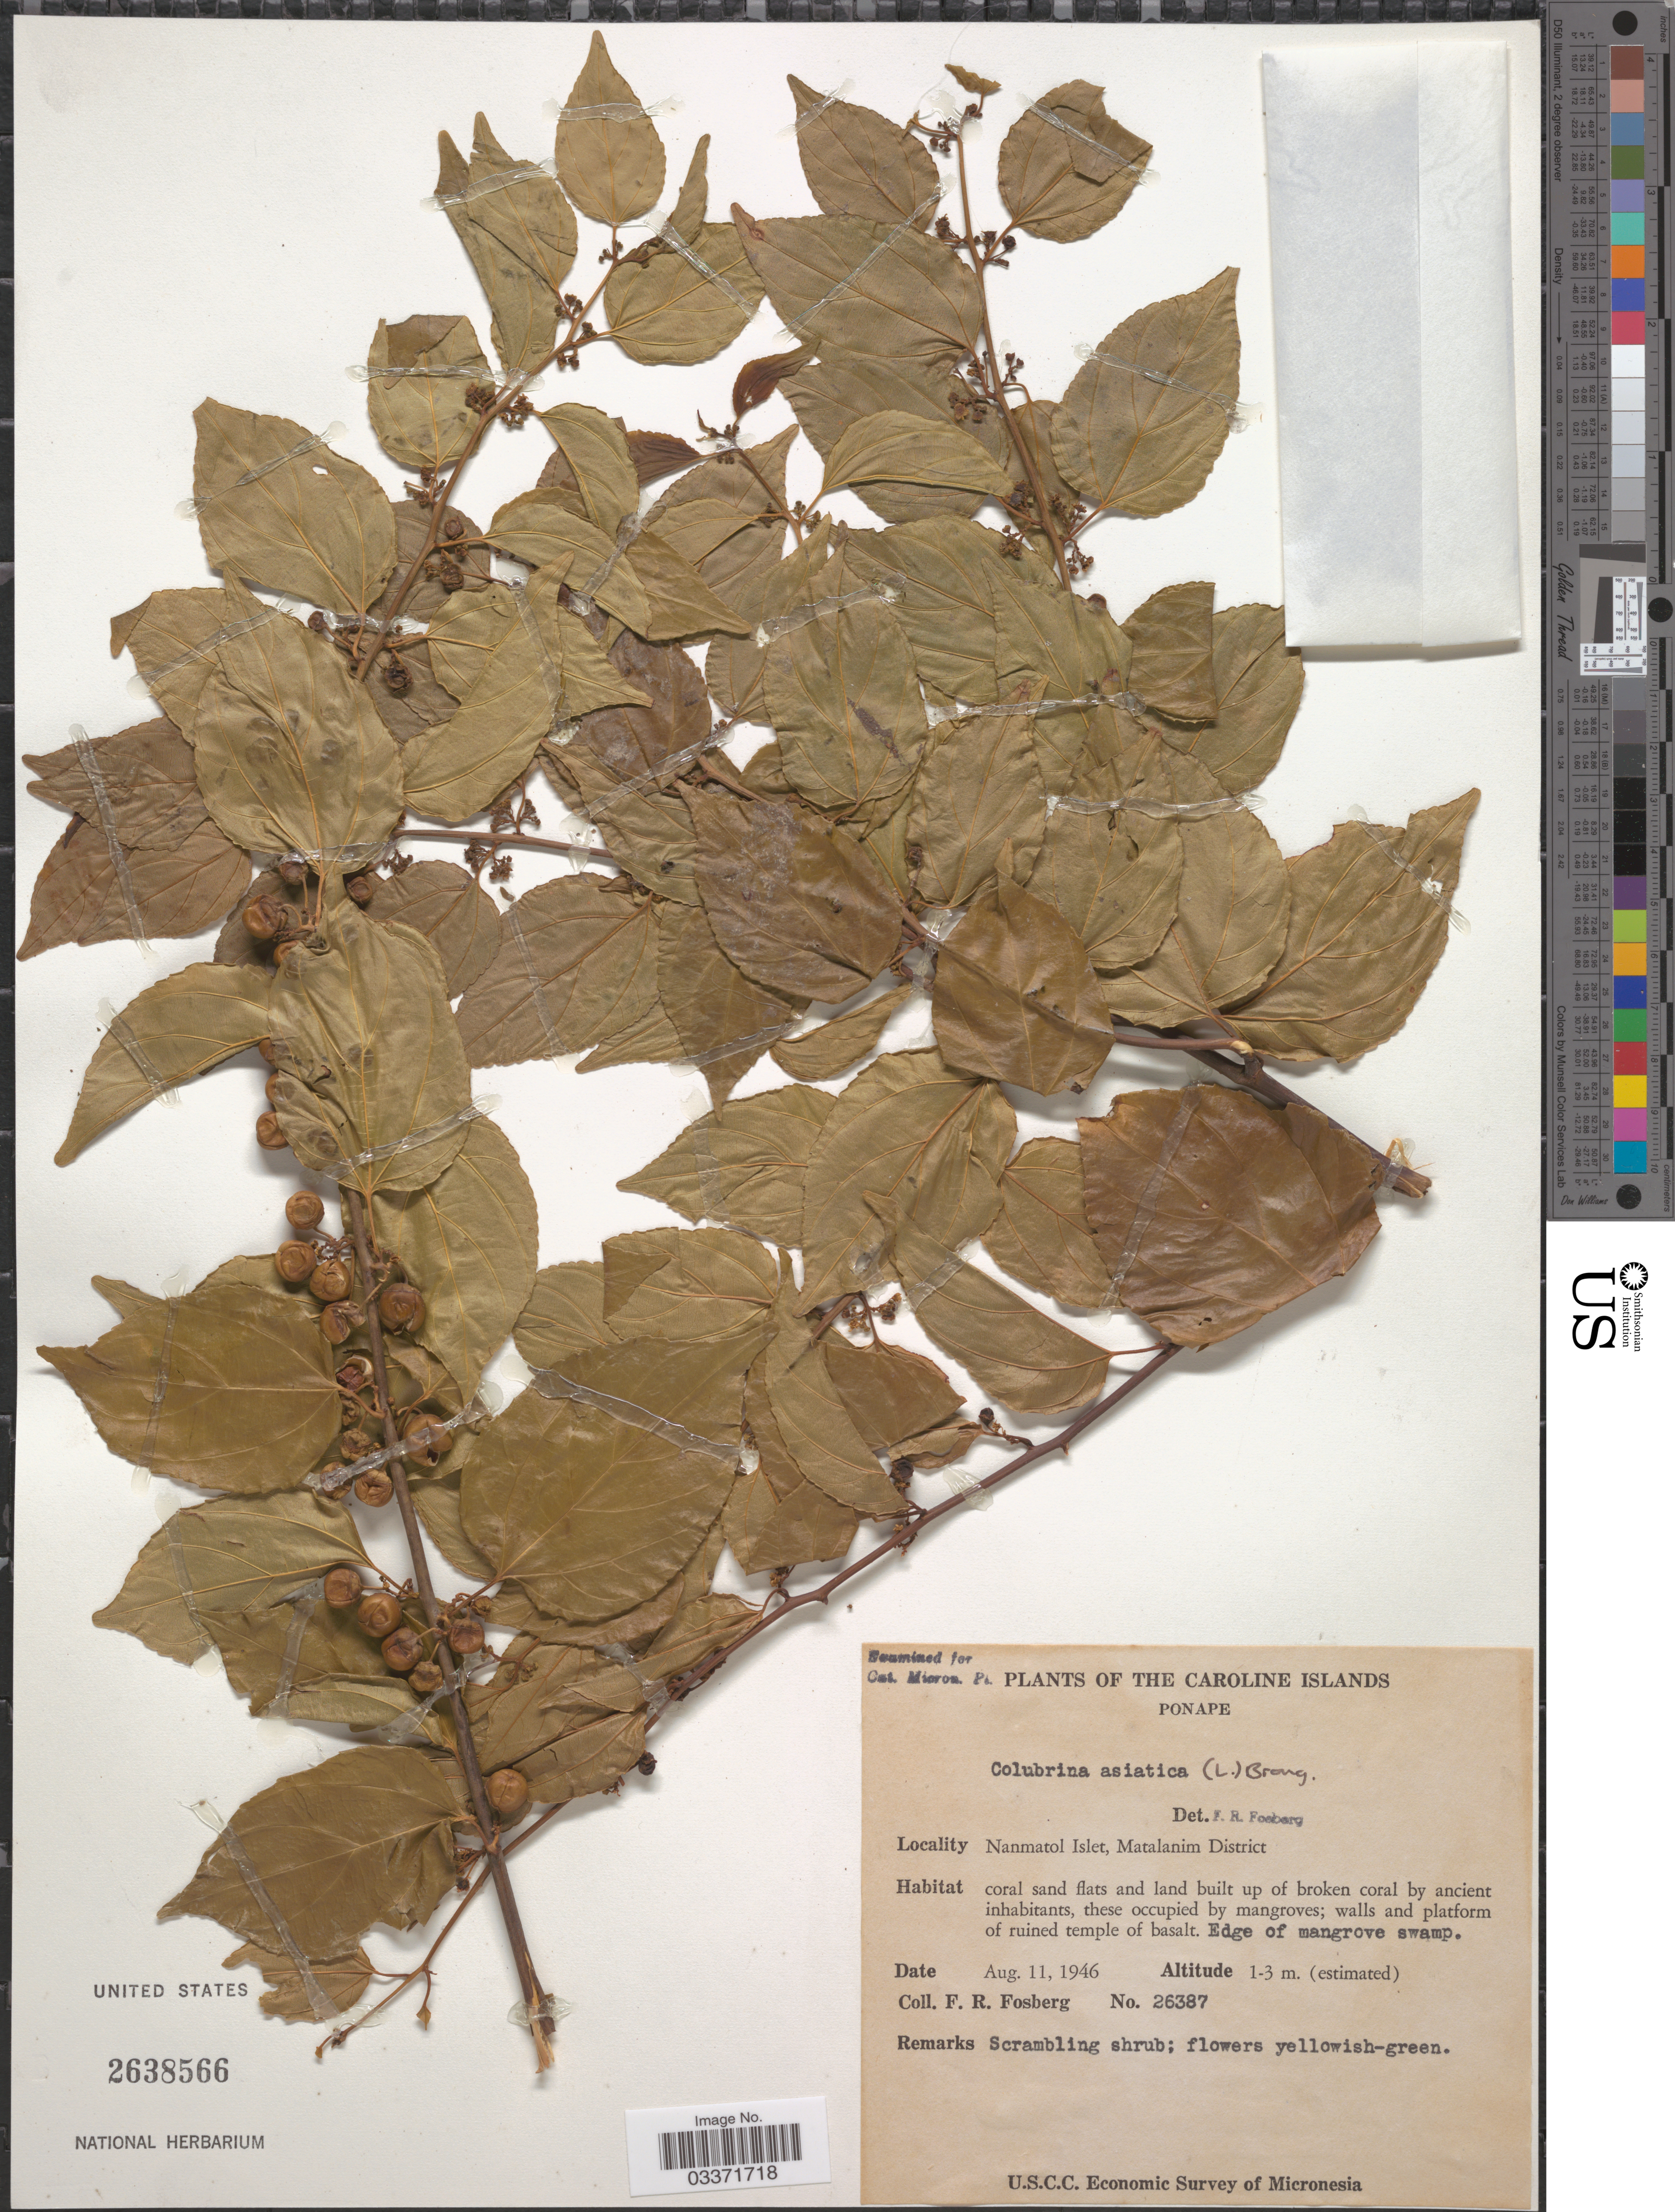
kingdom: Plantae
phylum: Tracheophyta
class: Magnoliopsida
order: Rosales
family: Rhamnaceae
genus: Colubrina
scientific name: Colubrina asiatica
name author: (L.) Brongn.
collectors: F. R. Fosberg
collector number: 26387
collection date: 1946-08-11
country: Micronesia, Federated States of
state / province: Pohnpei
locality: The Caroline Islands, Ponape, Nanmatol Islet, Matalanim District.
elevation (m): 1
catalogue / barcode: US 2638566